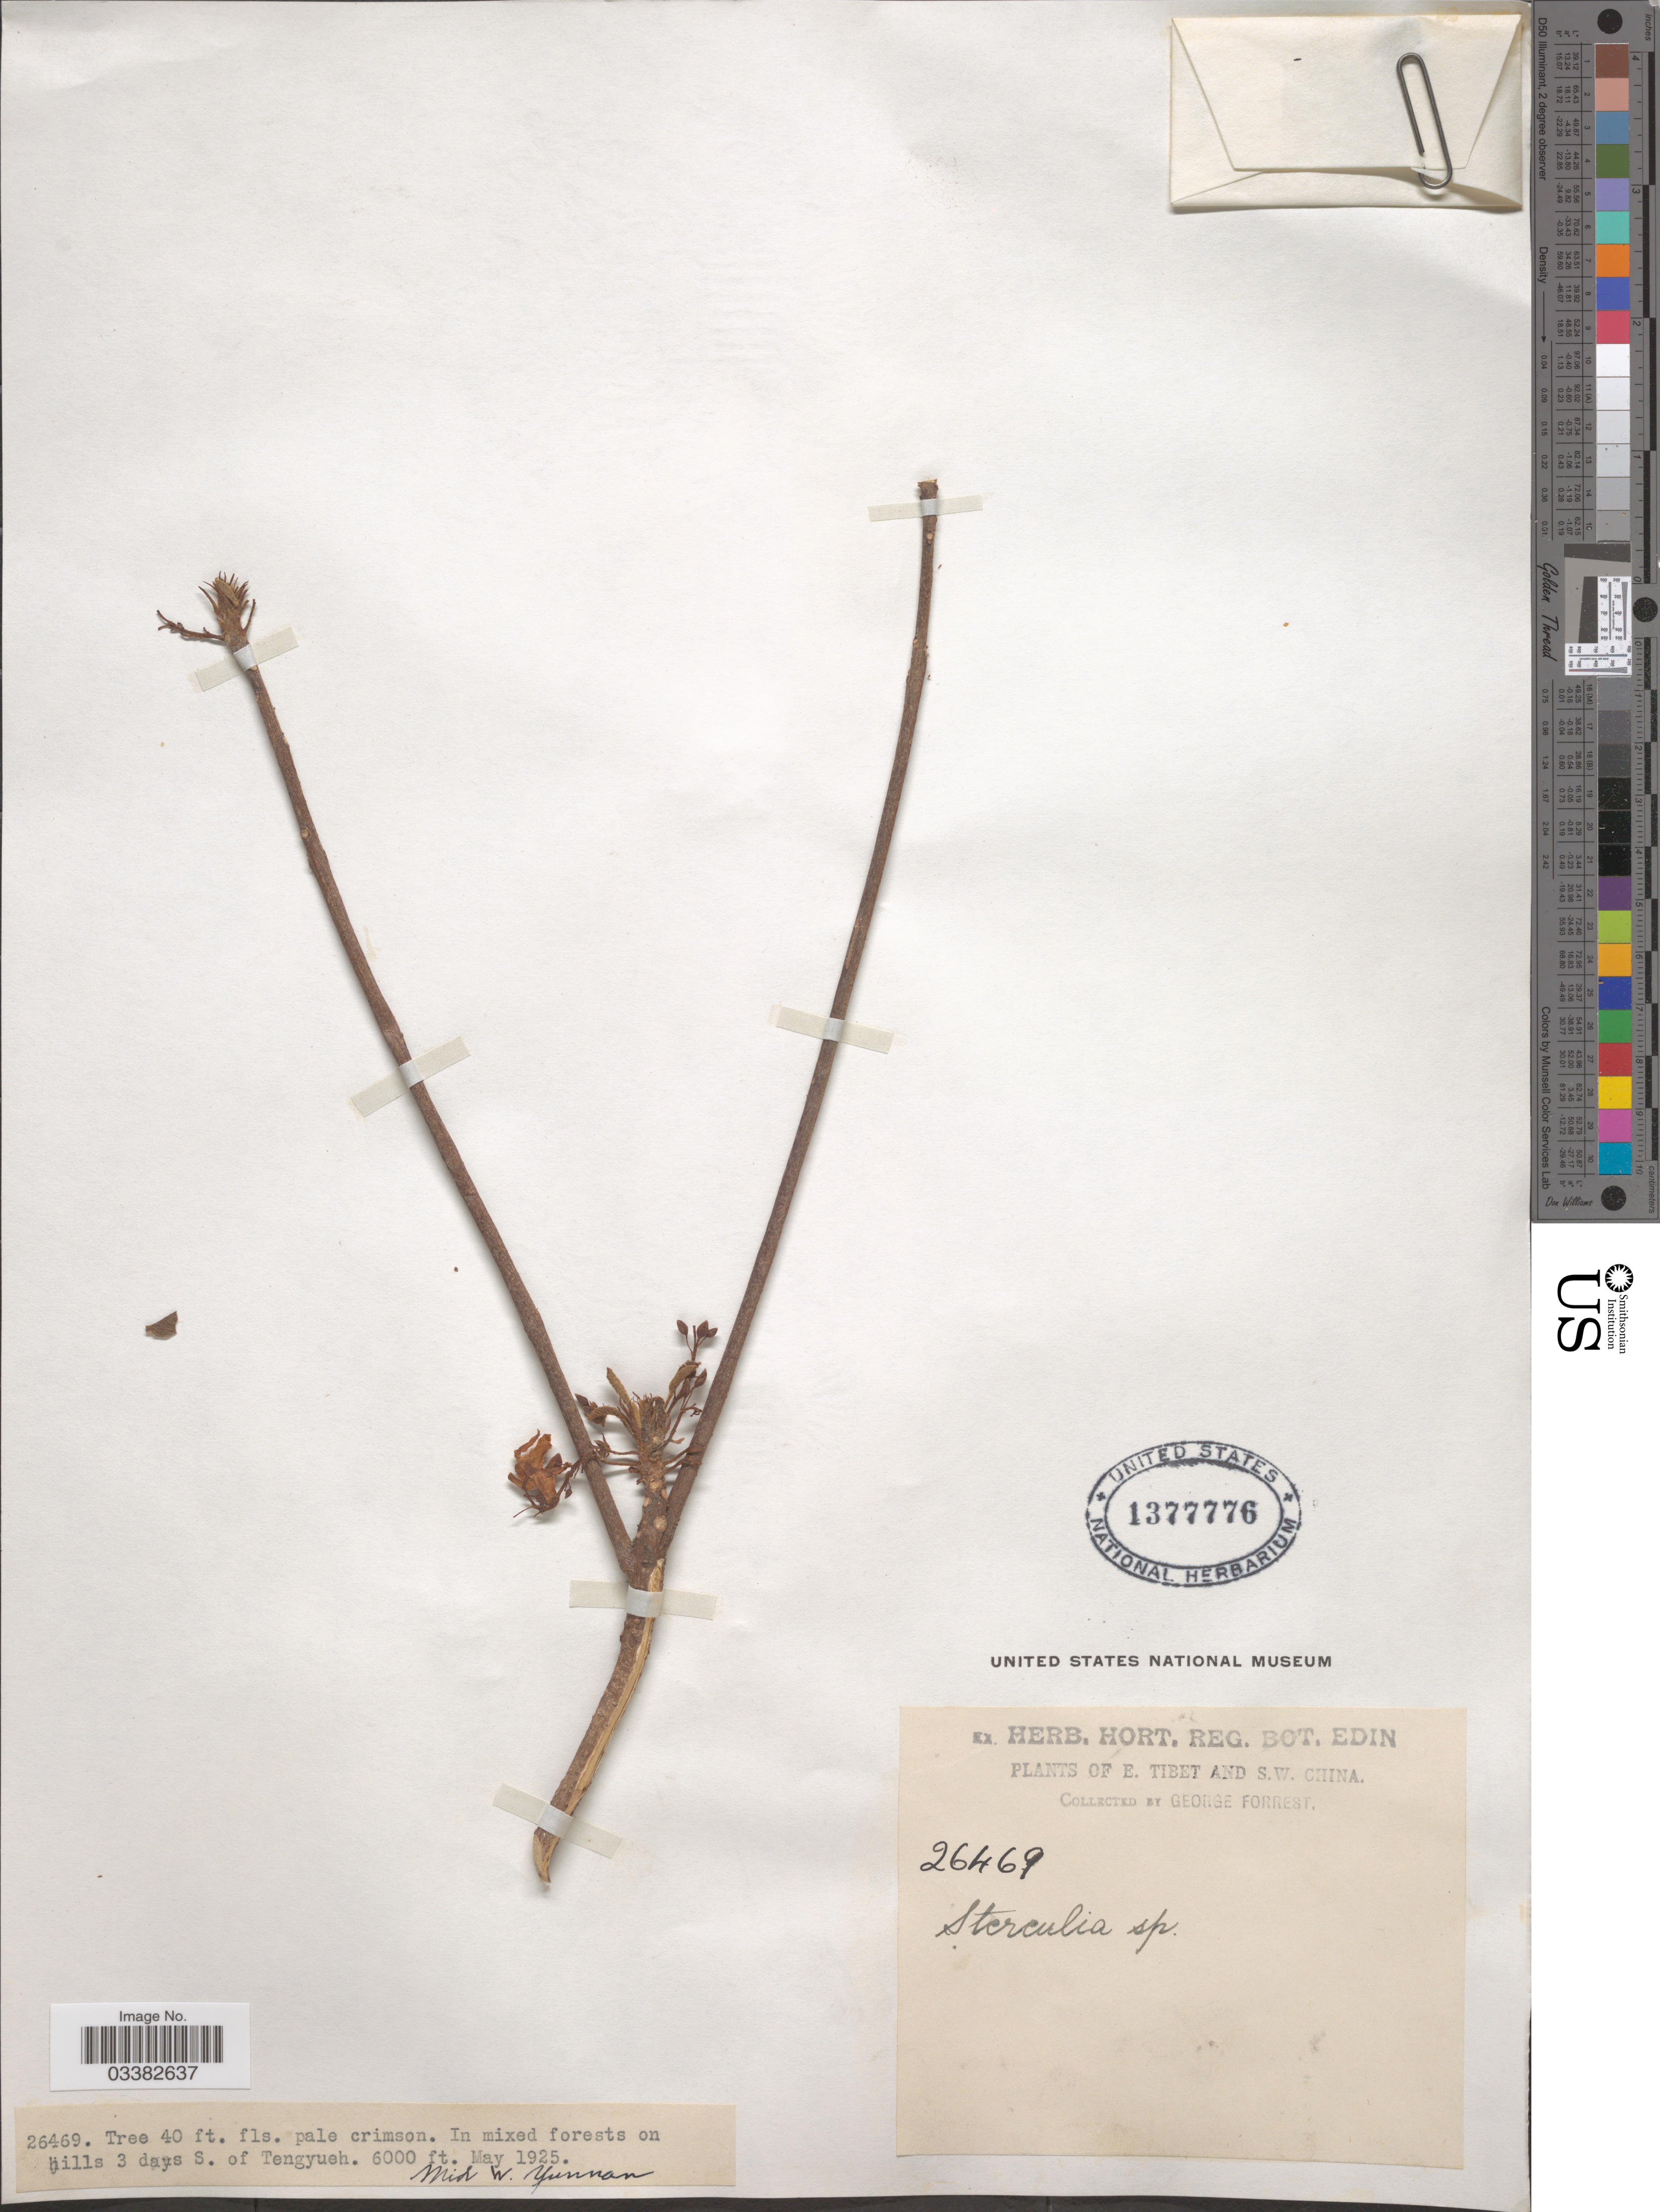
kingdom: Plantae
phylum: Tracheophyta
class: Magnoliopsida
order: Malvales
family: Malvaceae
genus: Sterculia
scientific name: Sterculia sp.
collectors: G. Forrest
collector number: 26469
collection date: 1925-05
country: China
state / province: Yunnan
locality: E. Tibet and S.W. China. In mixed forests on Hills 3 days S. of Tengyueh. Mid. W. Yunnan.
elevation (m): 1829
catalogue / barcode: US 1377776